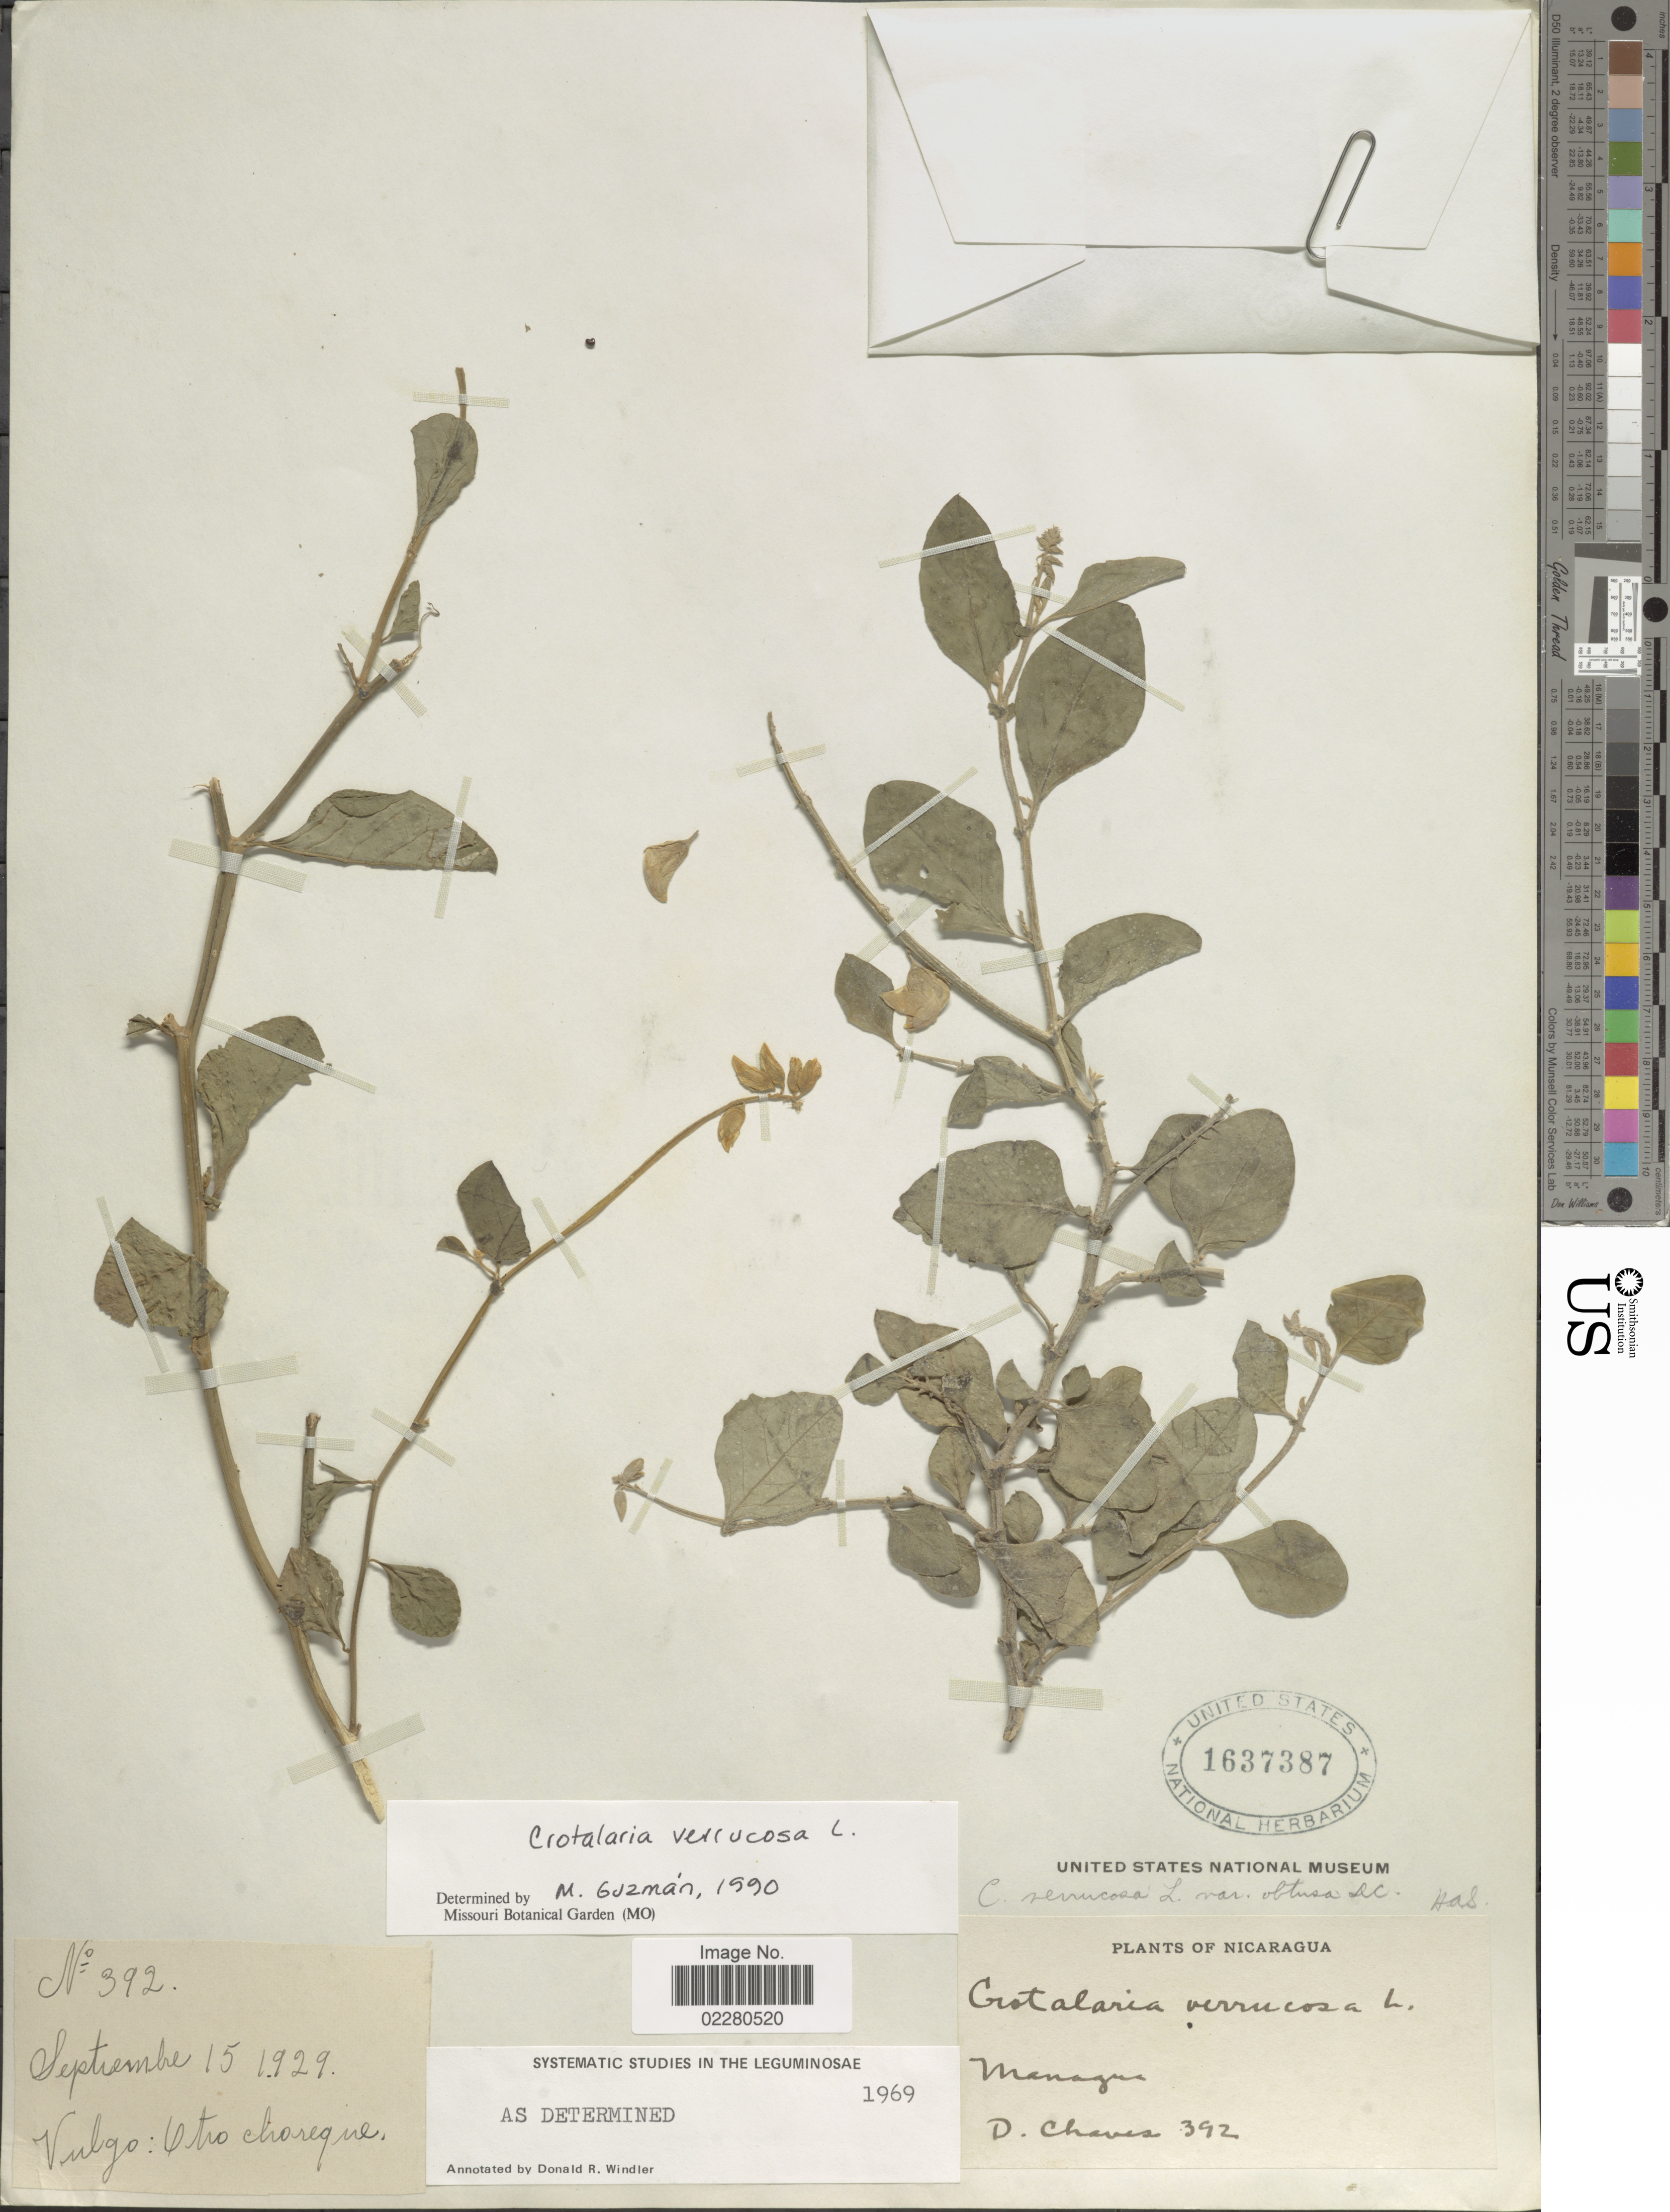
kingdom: Plantae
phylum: Tracheophyta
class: Magnoliopsida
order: Fabales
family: Fabaceae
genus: Crotalaria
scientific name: Crotalaria verrucosa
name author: L.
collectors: D. Chaves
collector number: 392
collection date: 1929-09-15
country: Nicaragua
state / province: Managua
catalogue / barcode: US 1637387